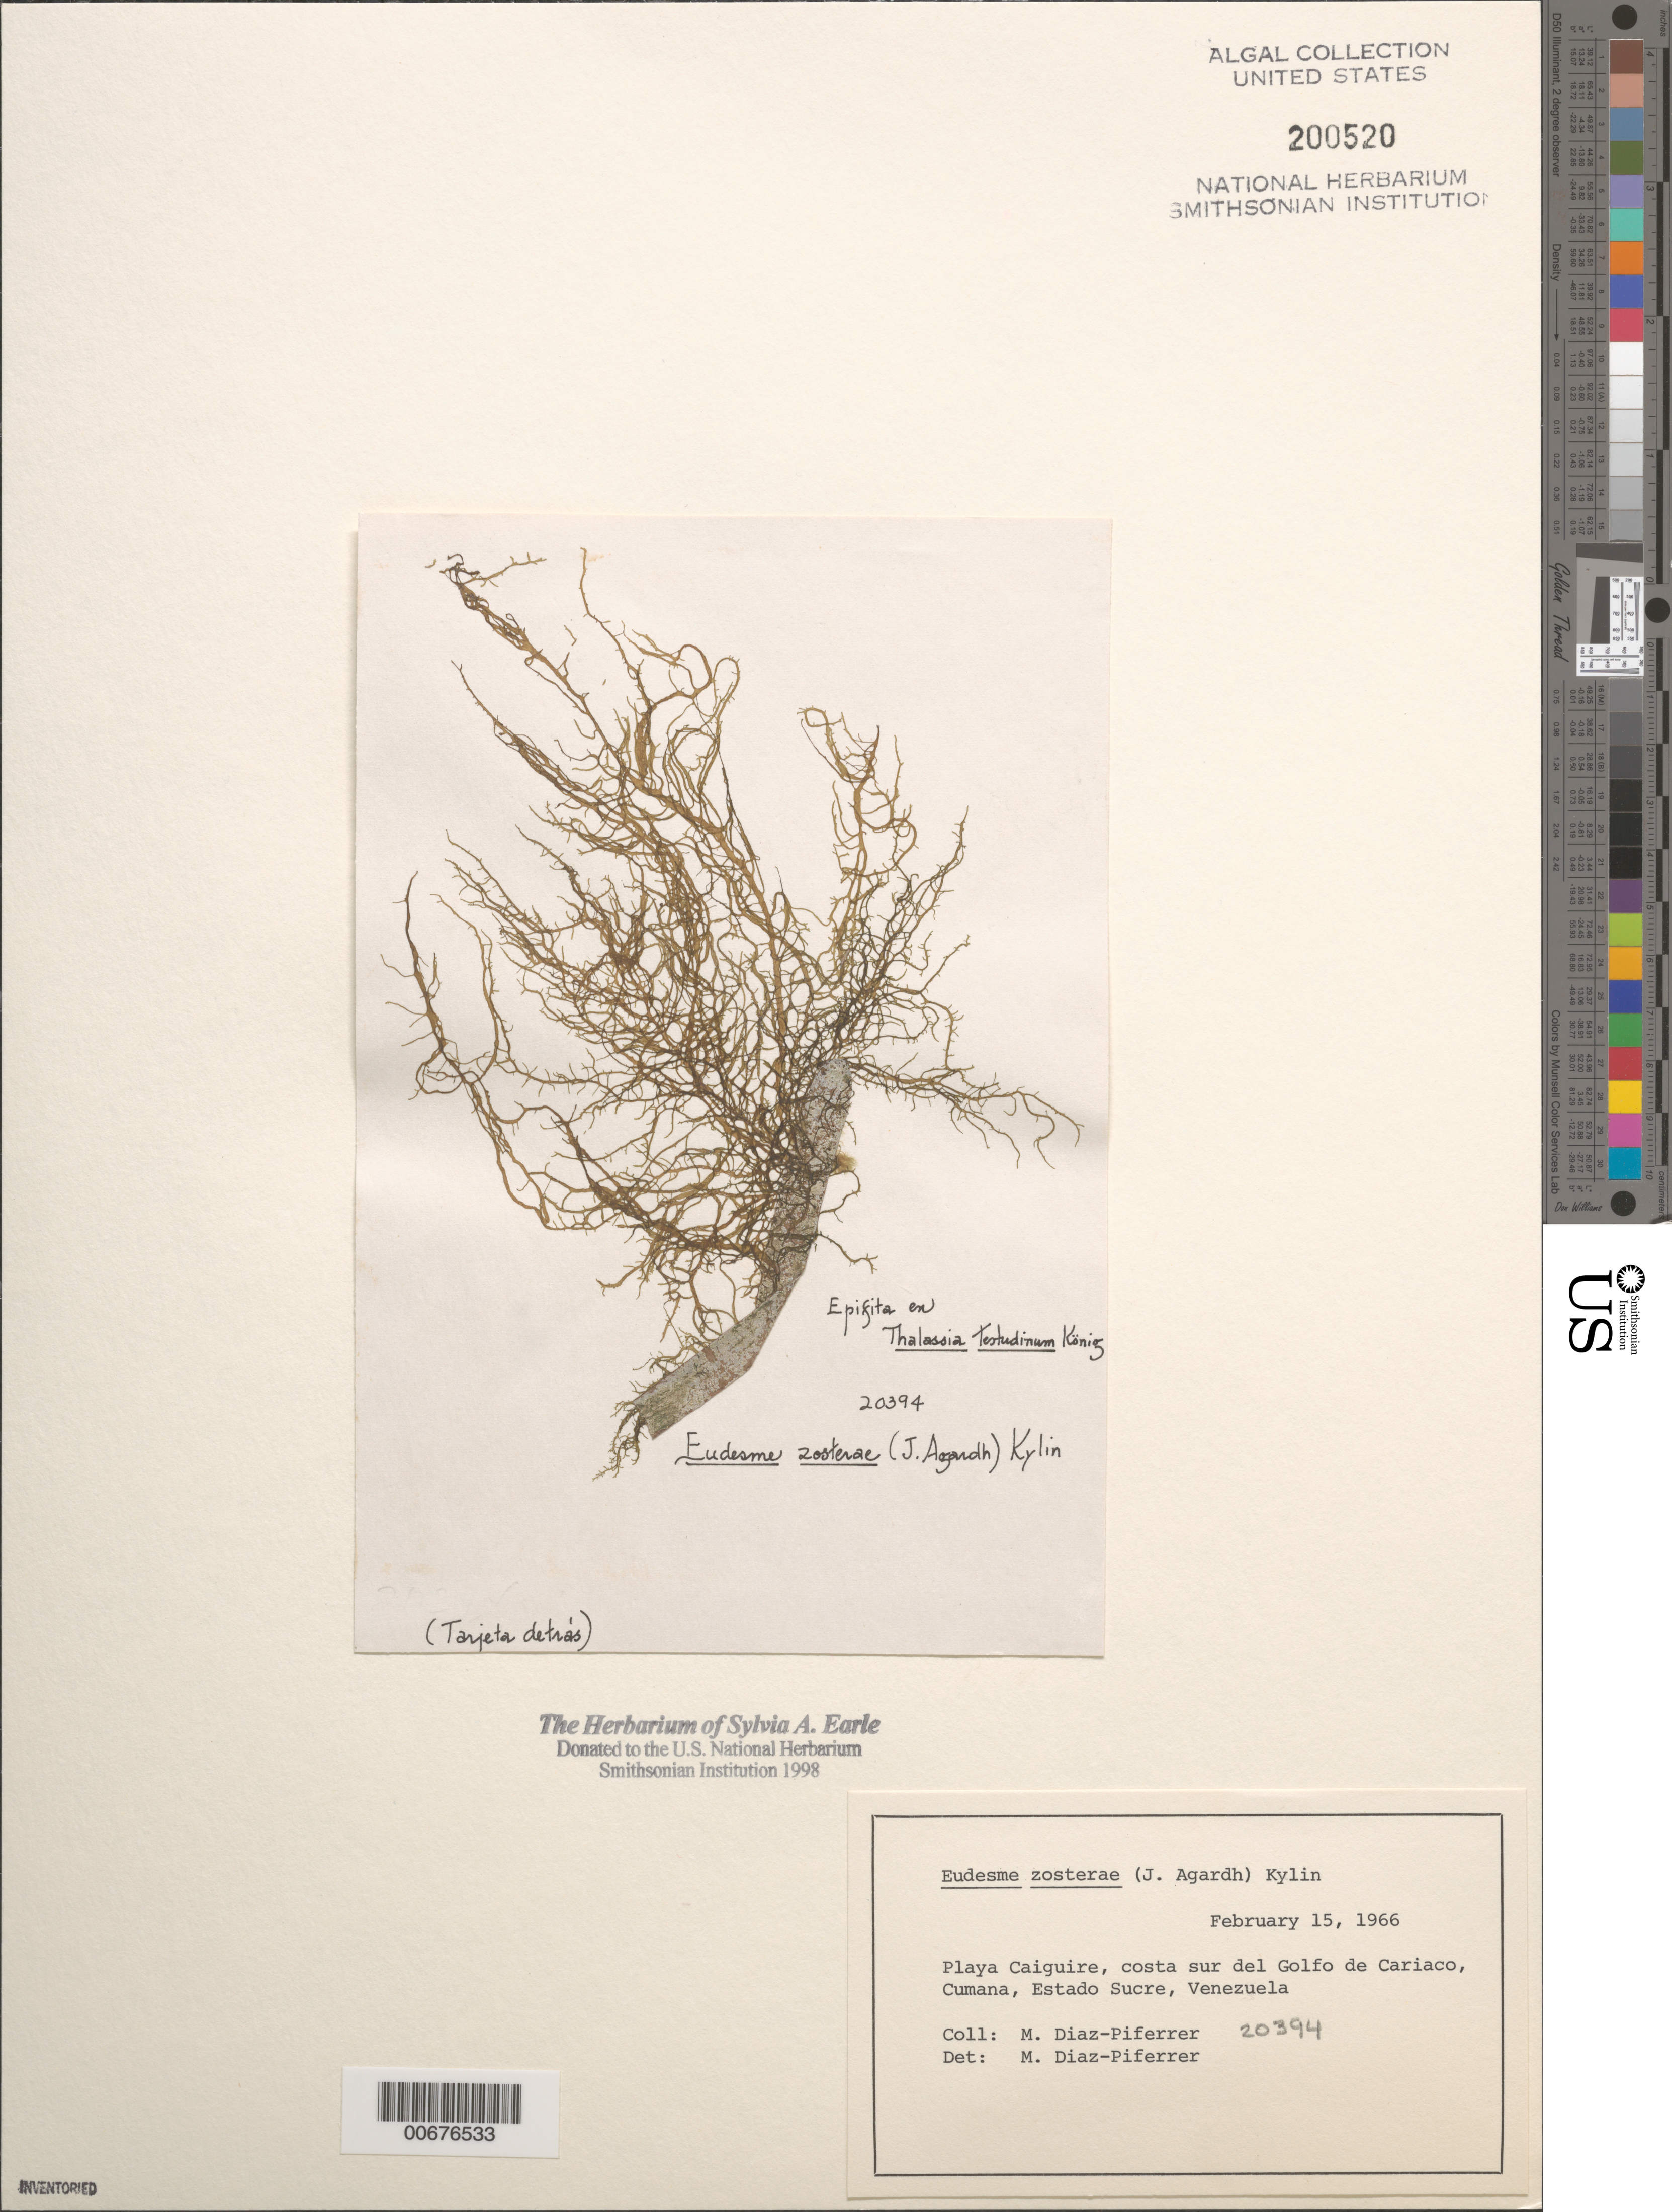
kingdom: Chromista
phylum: Ochrophyta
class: Phaeophyceae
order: Ectocarpales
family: Chordariaceae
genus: Cladosiphon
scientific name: Cladosiphon zosterae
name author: (J. Agardh) Kylin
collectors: M. Diaz-Piferrer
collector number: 20394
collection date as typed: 15 Feb 1966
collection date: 1966-02-15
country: Venezuela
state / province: Sucre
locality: Playa Caiguire, Golfo de Cariaco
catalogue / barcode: US 200520